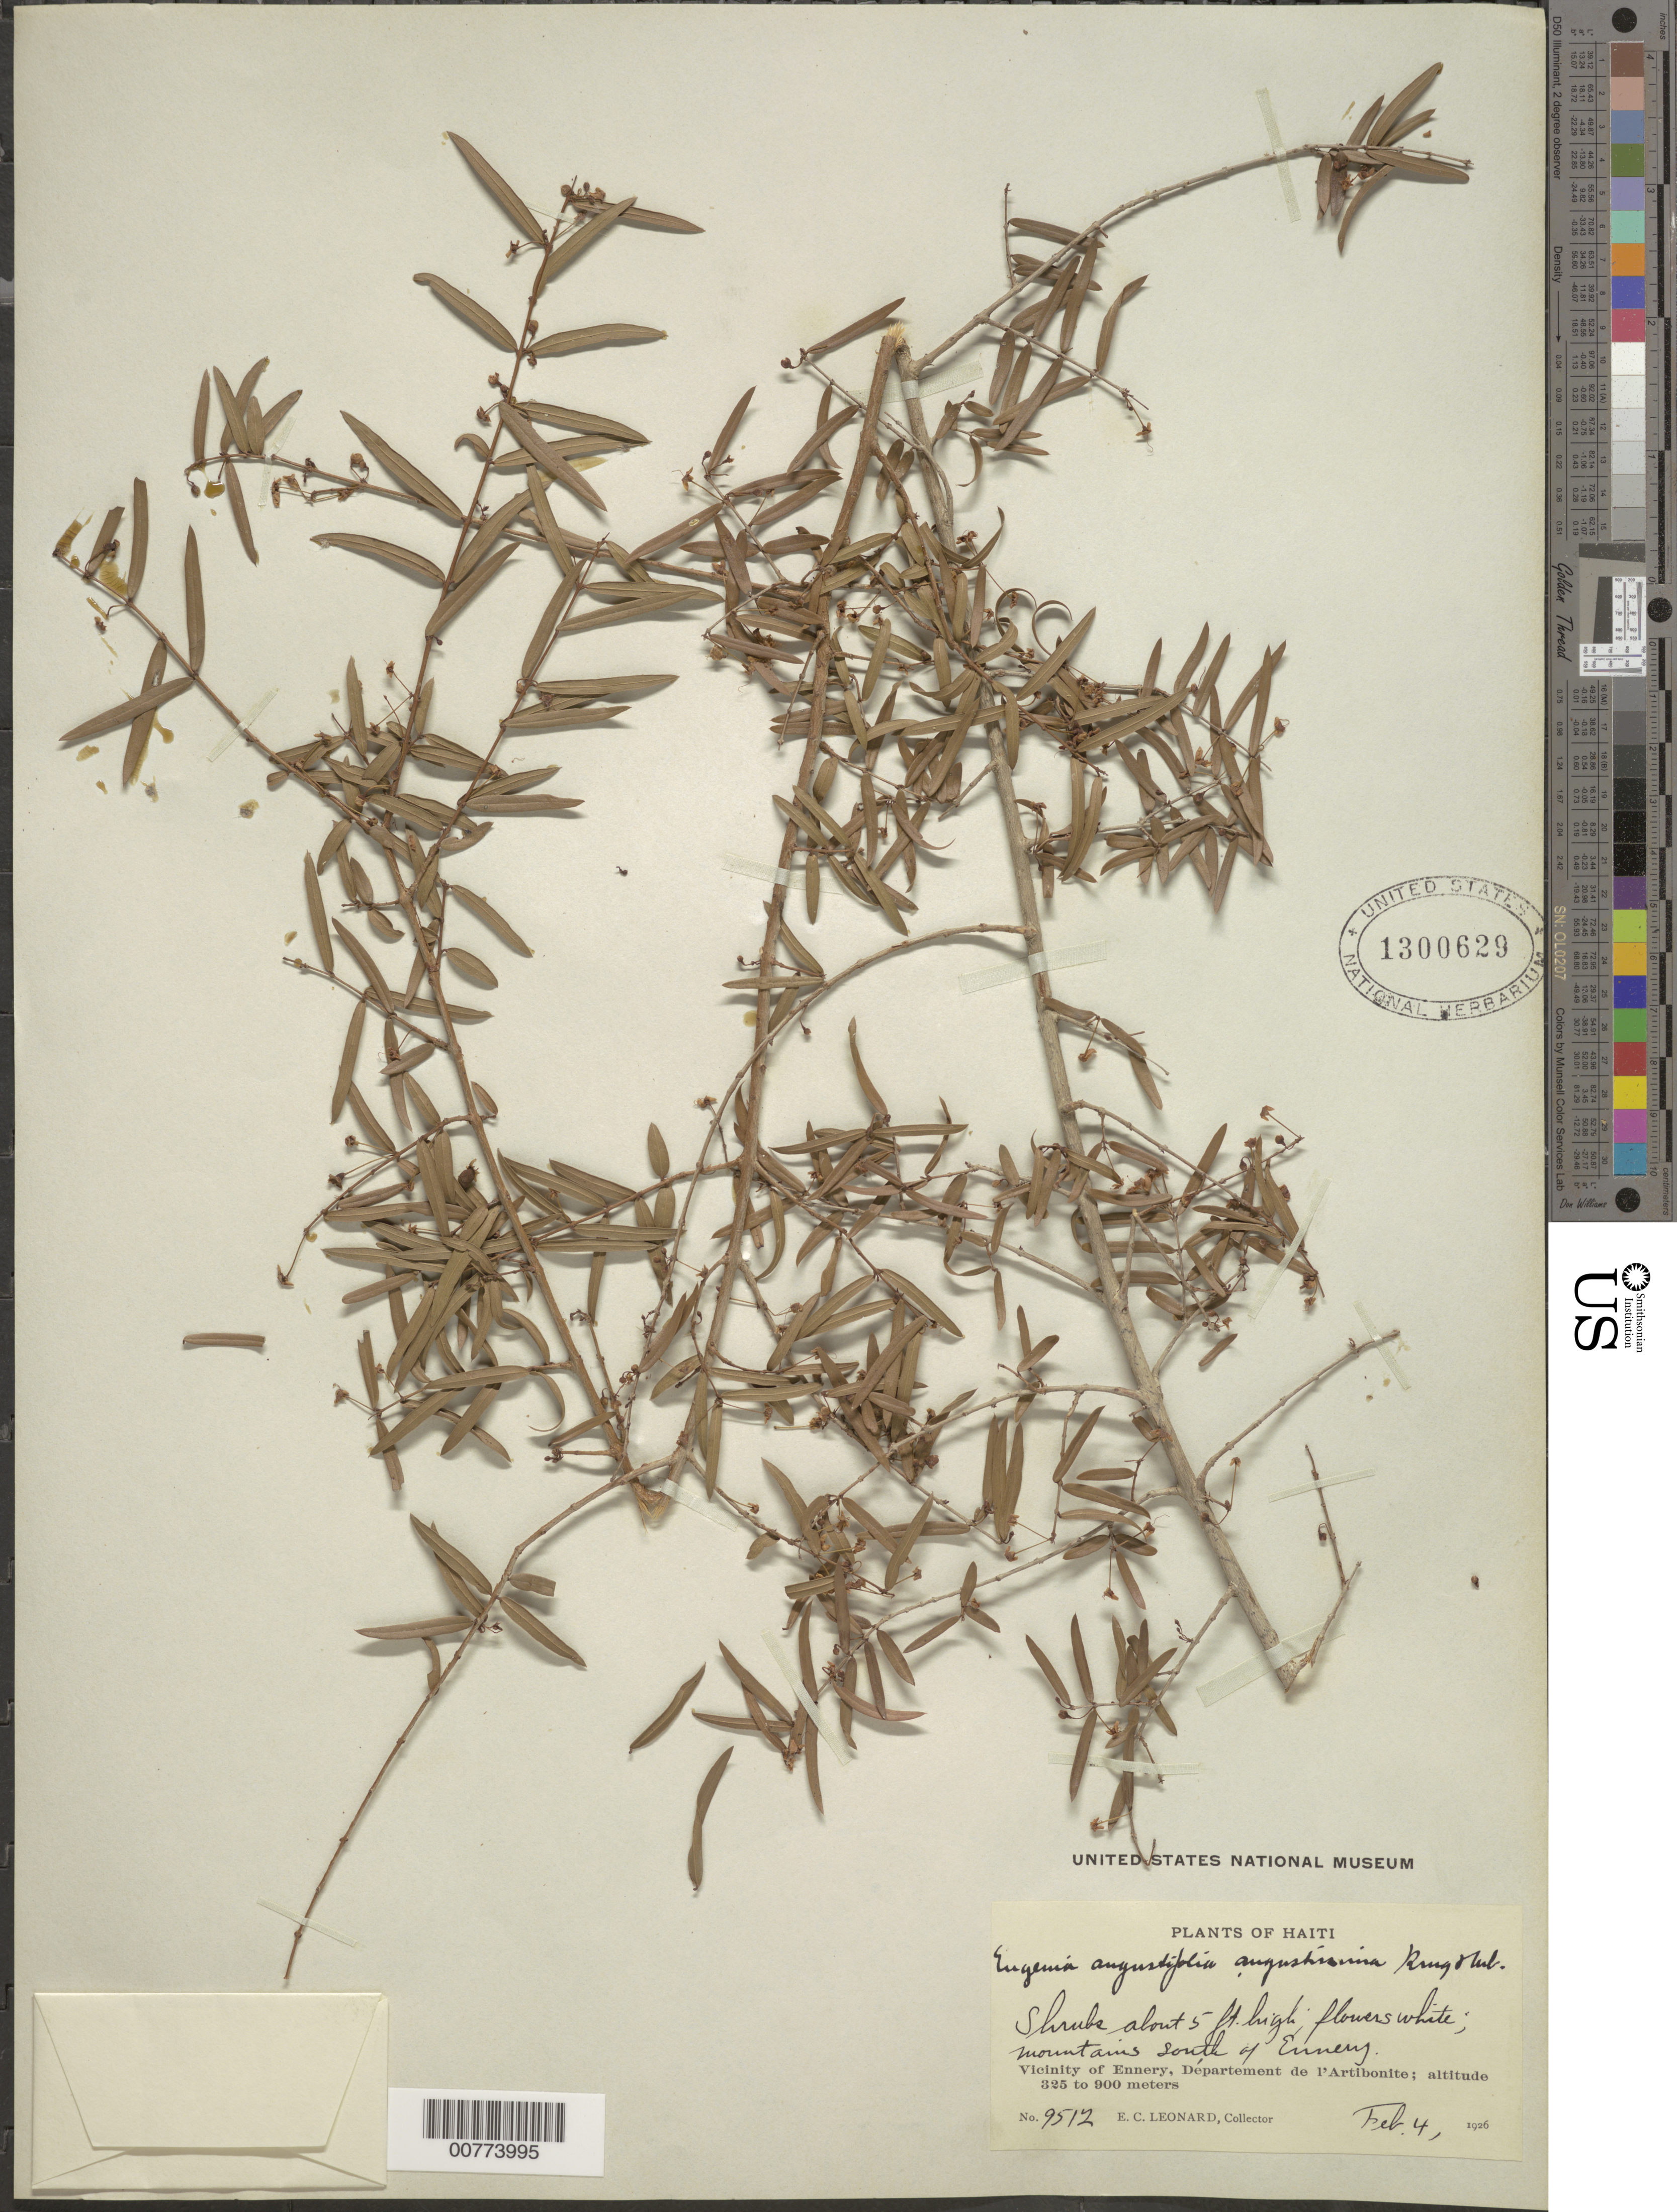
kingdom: Plantae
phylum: Tracheophyta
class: Magnoliopsida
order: Myrtales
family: Myrtaceae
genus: Eugenia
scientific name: Eugenia pomifera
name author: (Aubl.) Urb.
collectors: E. C. Leonard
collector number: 9512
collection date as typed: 04 Feb 1926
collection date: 1926-02-04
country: Haiti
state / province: Artibonite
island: Hispaniola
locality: Vicinity of Ennery, mountains south of Ennery.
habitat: Mountains.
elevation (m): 325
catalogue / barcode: US 1300629